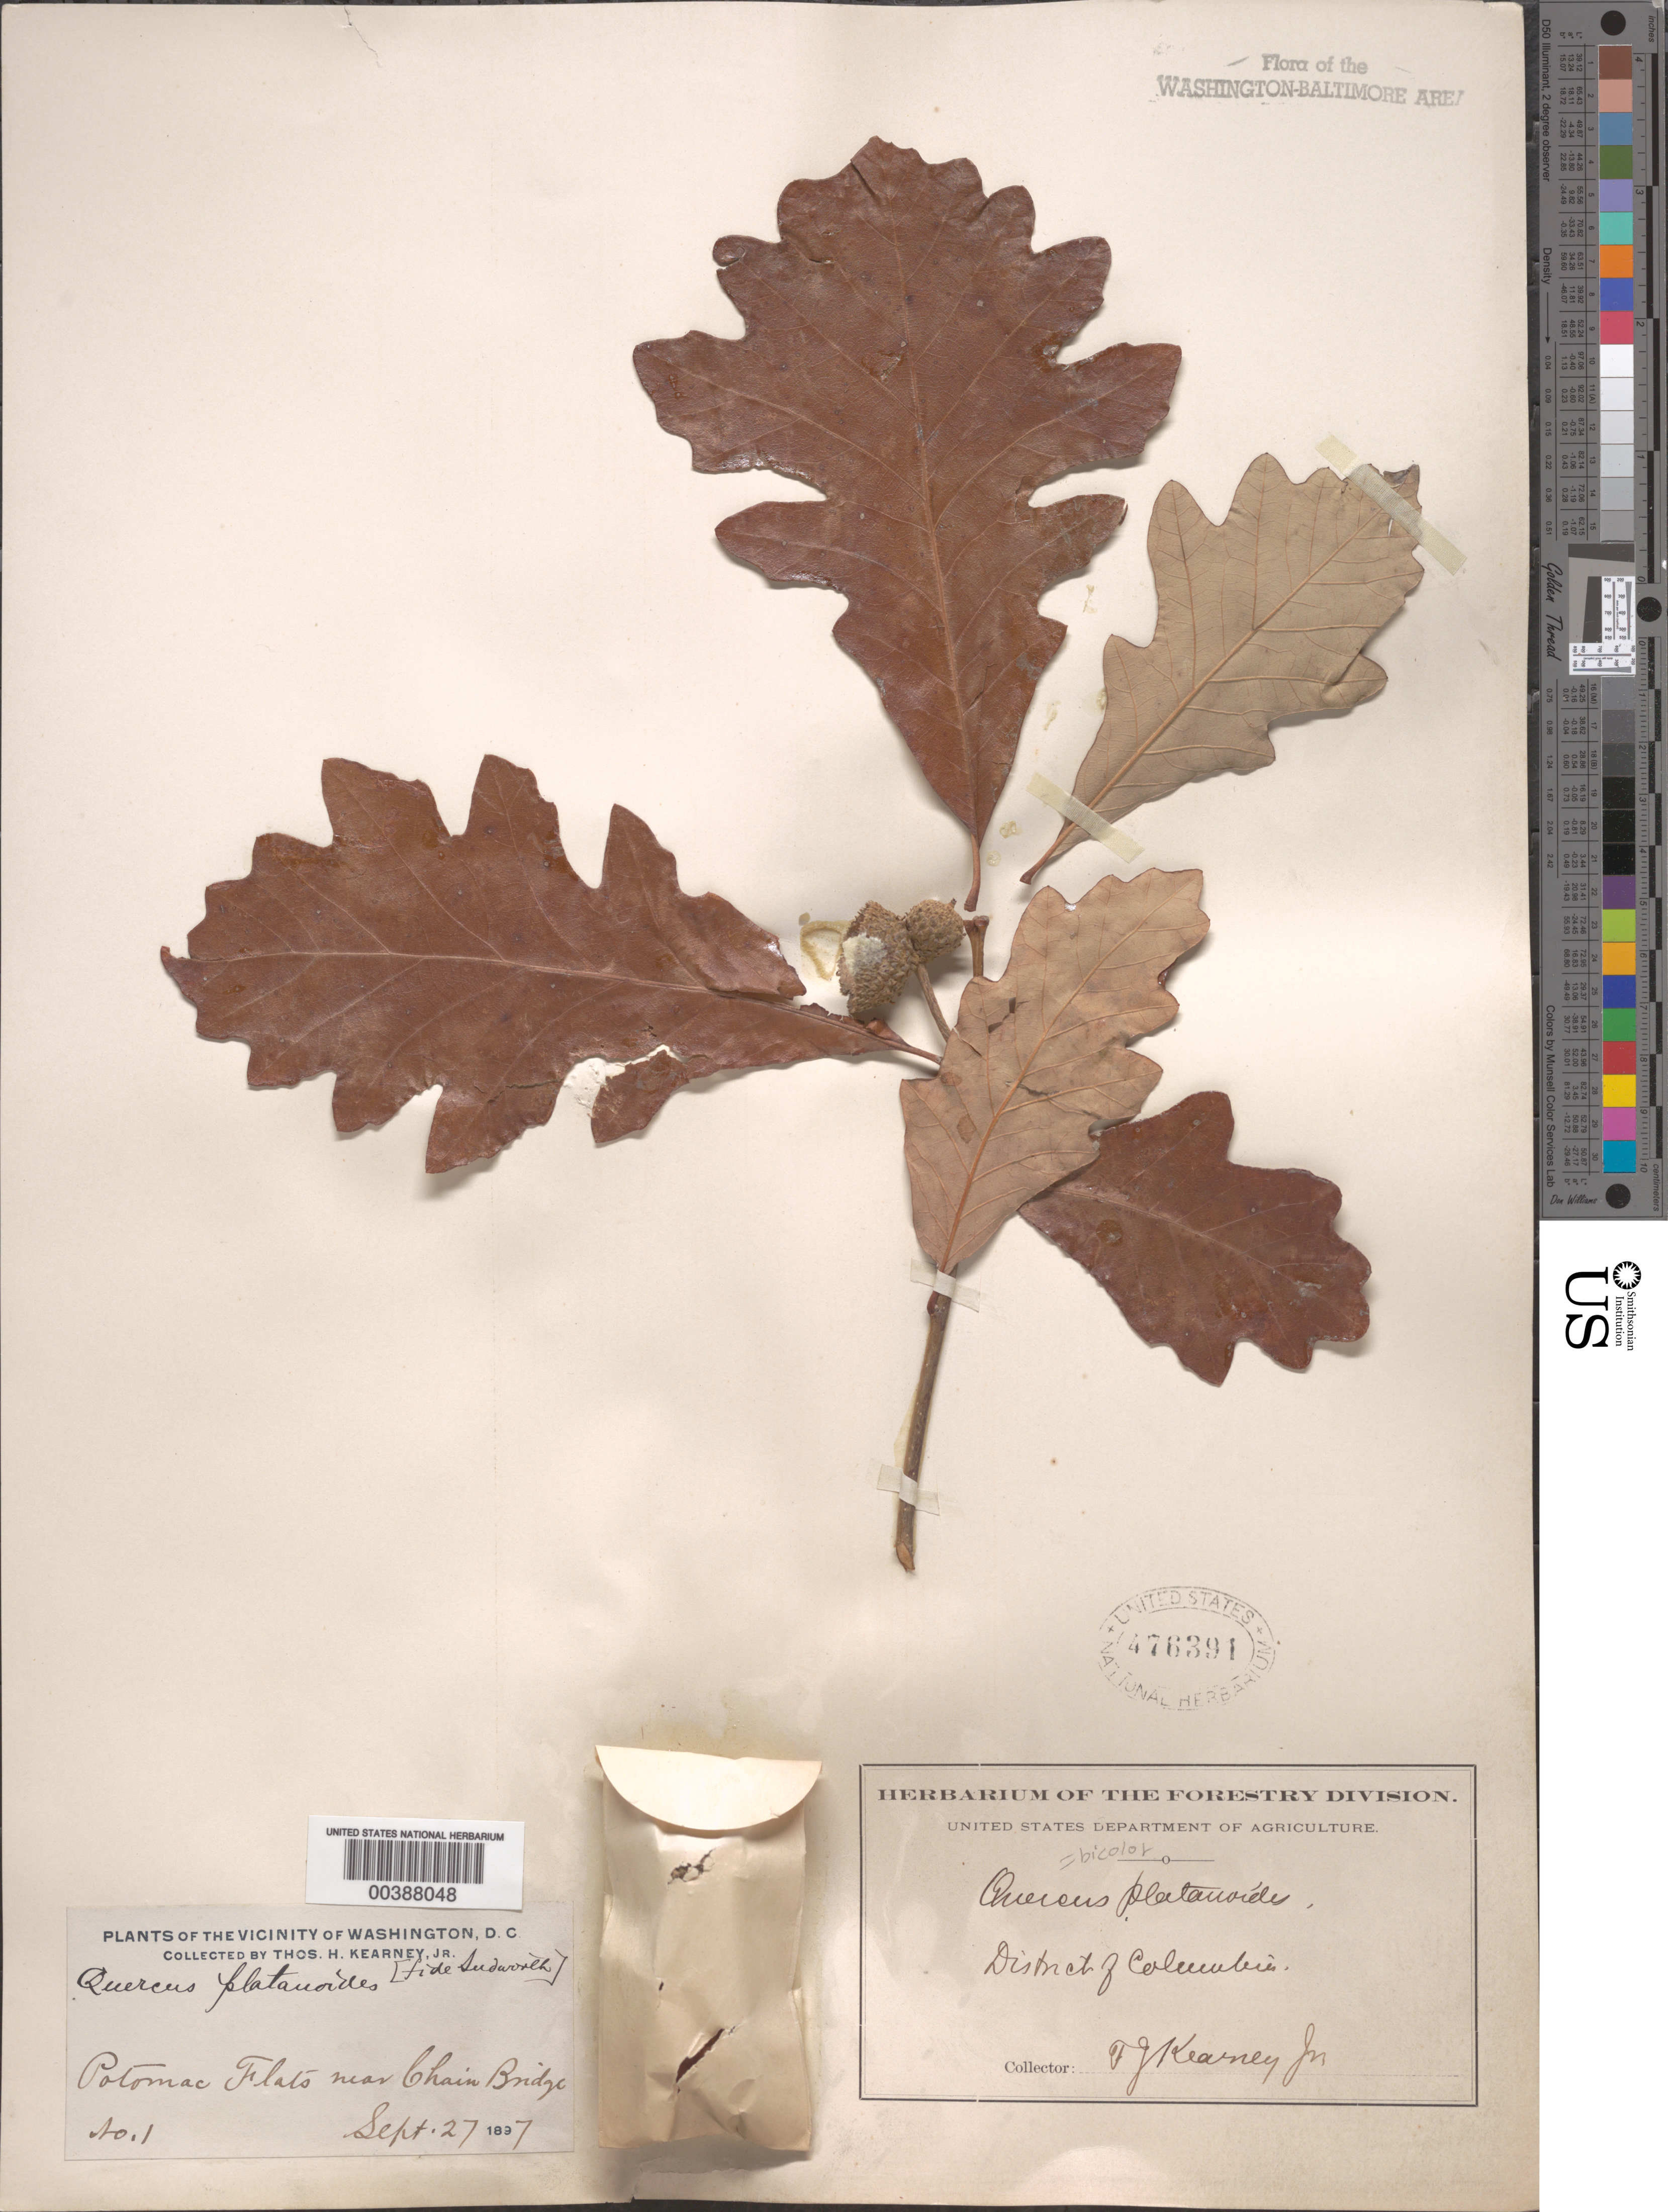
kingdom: Plantae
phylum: Tracheophyta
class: Magnoliopsida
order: Fagales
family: Fagaceae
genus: Quercus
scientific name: Quercus bicolor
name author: Willd.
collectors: T. H. Kearney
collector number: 1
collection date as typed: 27 Sep 1897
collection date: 1897-09-27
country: United States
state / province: District of Columbia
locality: Potomac Flats, Chain Bridge C. and O. Canal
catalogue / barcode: US 476391